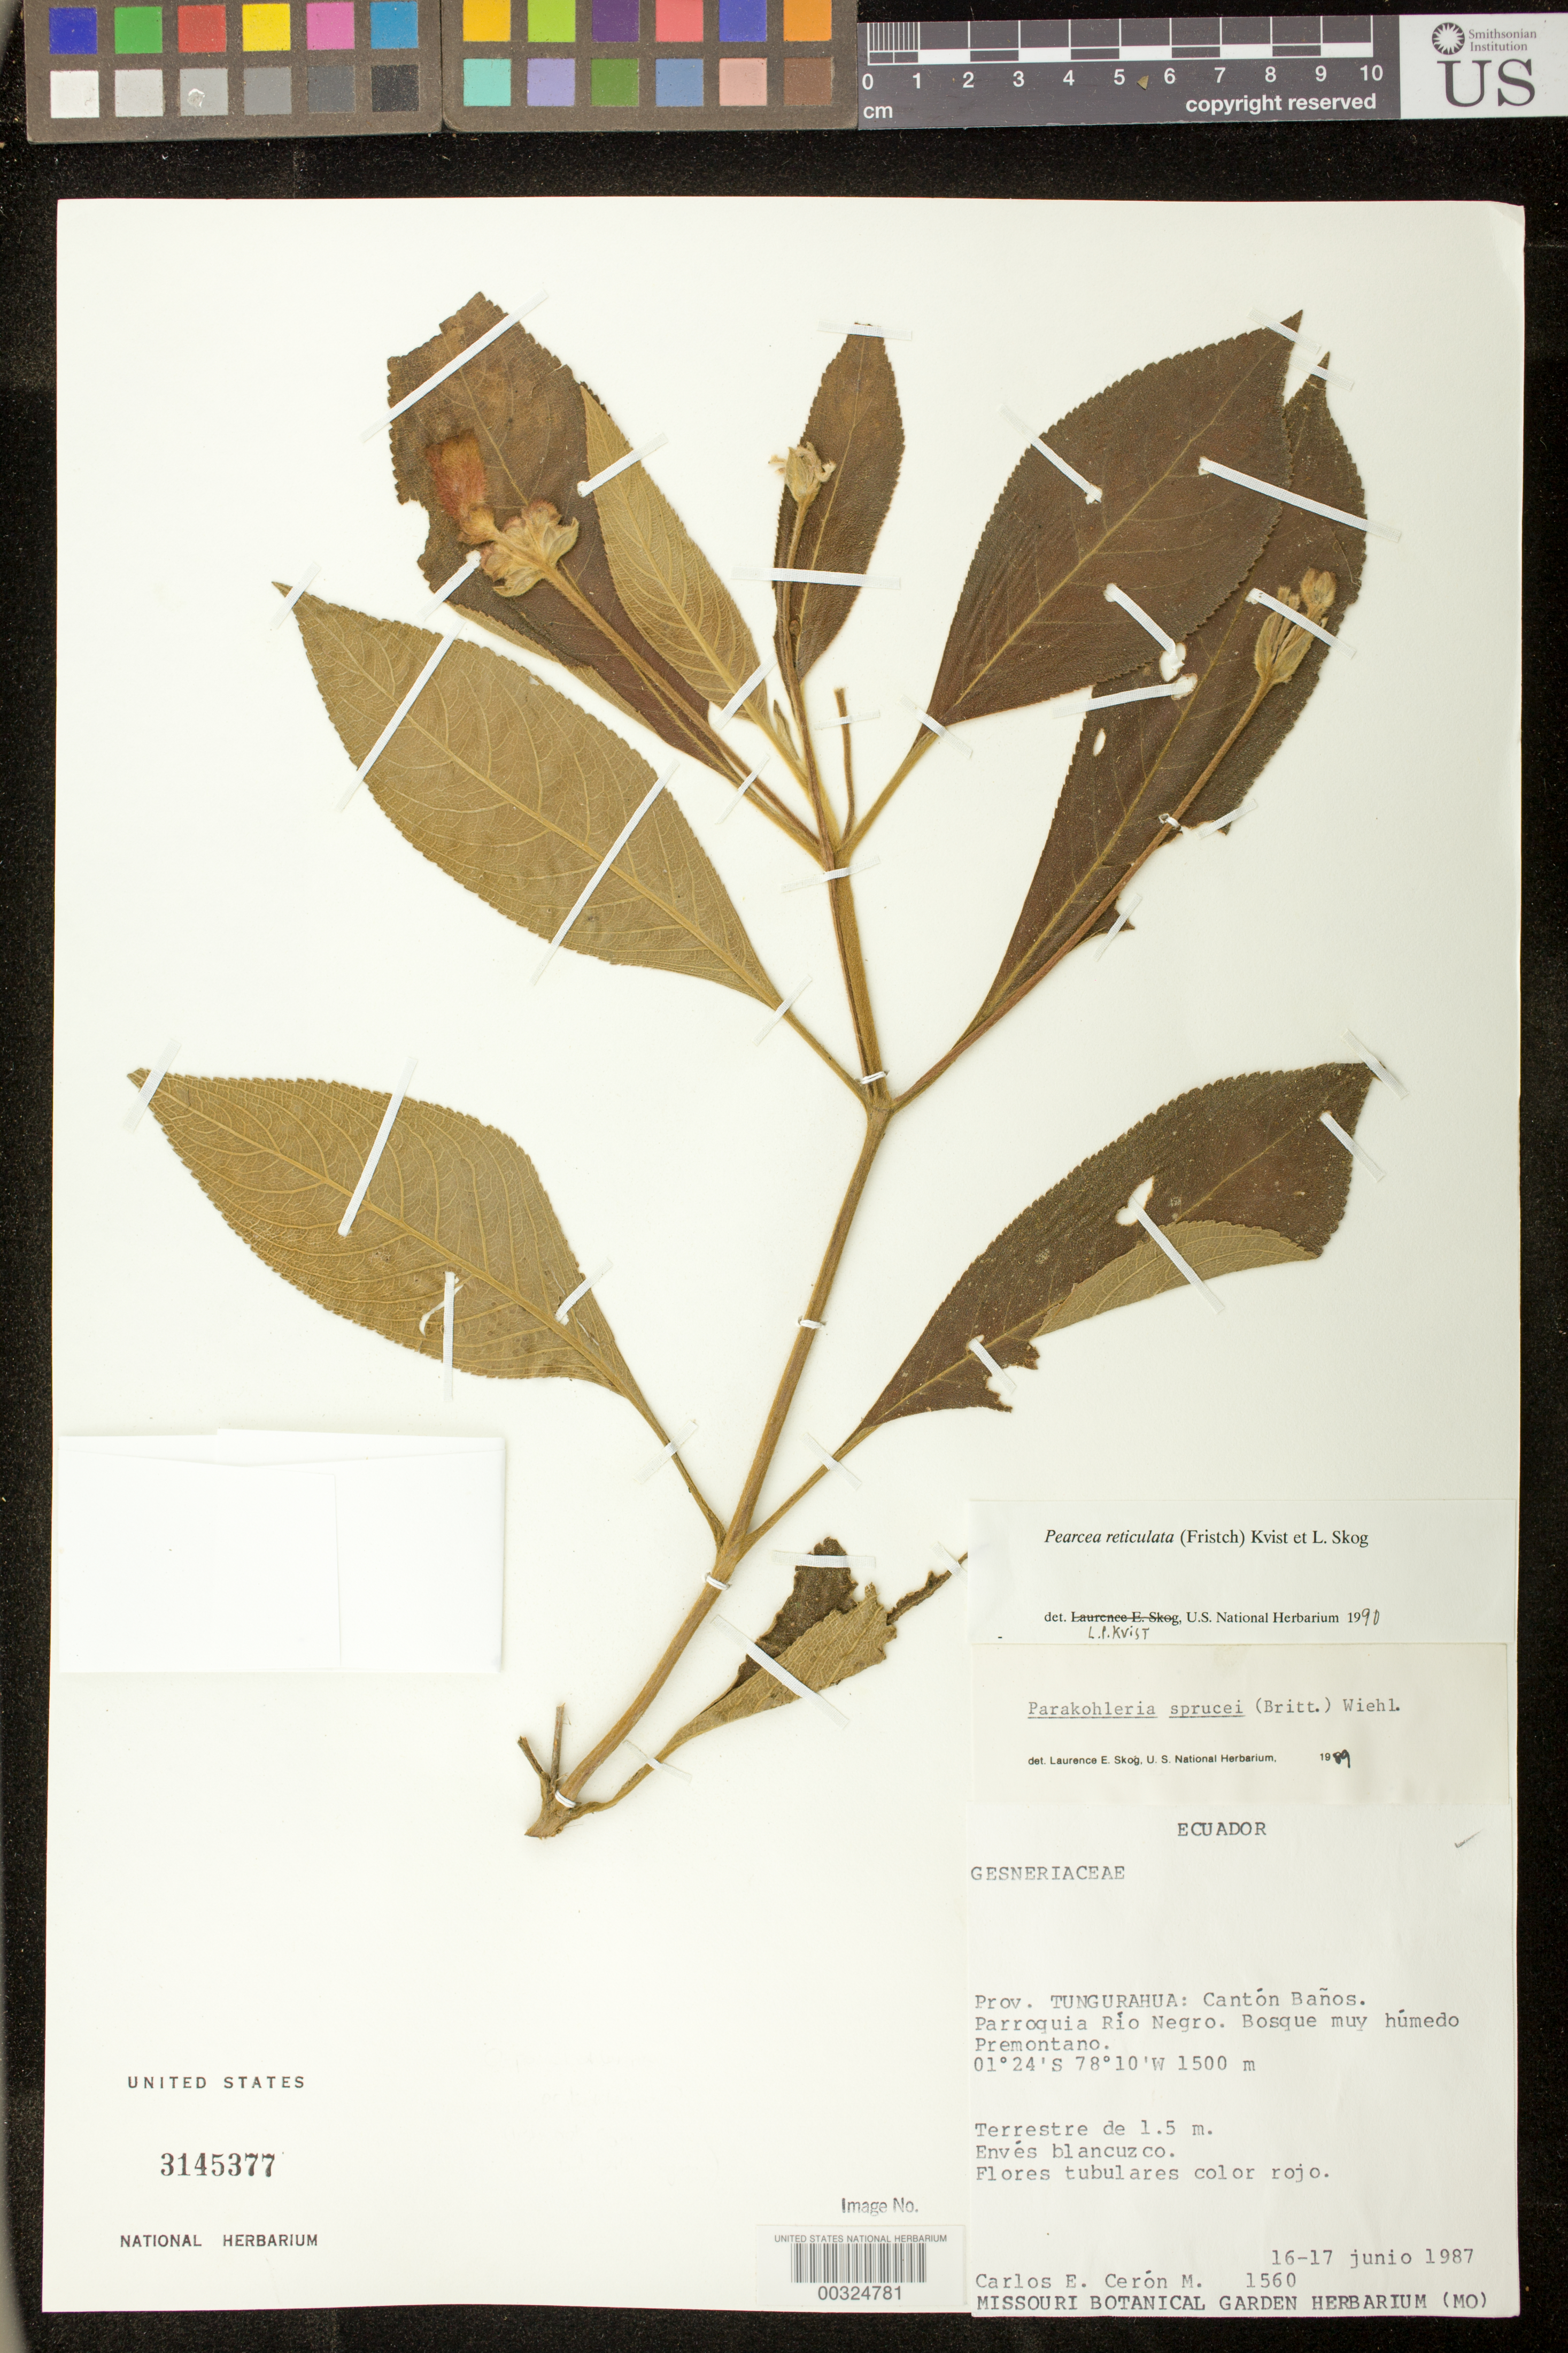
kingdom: Plantae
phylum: Tracheophyta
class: Magnoliopsida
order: Lamiales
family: Gesneriaceae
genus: Pearcea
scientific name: Pearcea reticulata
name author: (Fritsch) L.P. Kvist & L.E. Skog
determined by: Clark, J. L., (SEL), The Marie Selby Botanical Garden (UNITED STATES)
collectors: C. E. Cerón M.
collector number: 1560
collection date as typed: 16-17 Jun 1987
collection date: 1987-06-16/1987-06-17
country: Ecuador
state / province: Tungurahua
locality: Canton Banos, Parroquia Rio Negro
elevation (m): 1500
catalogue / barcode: US 3145377